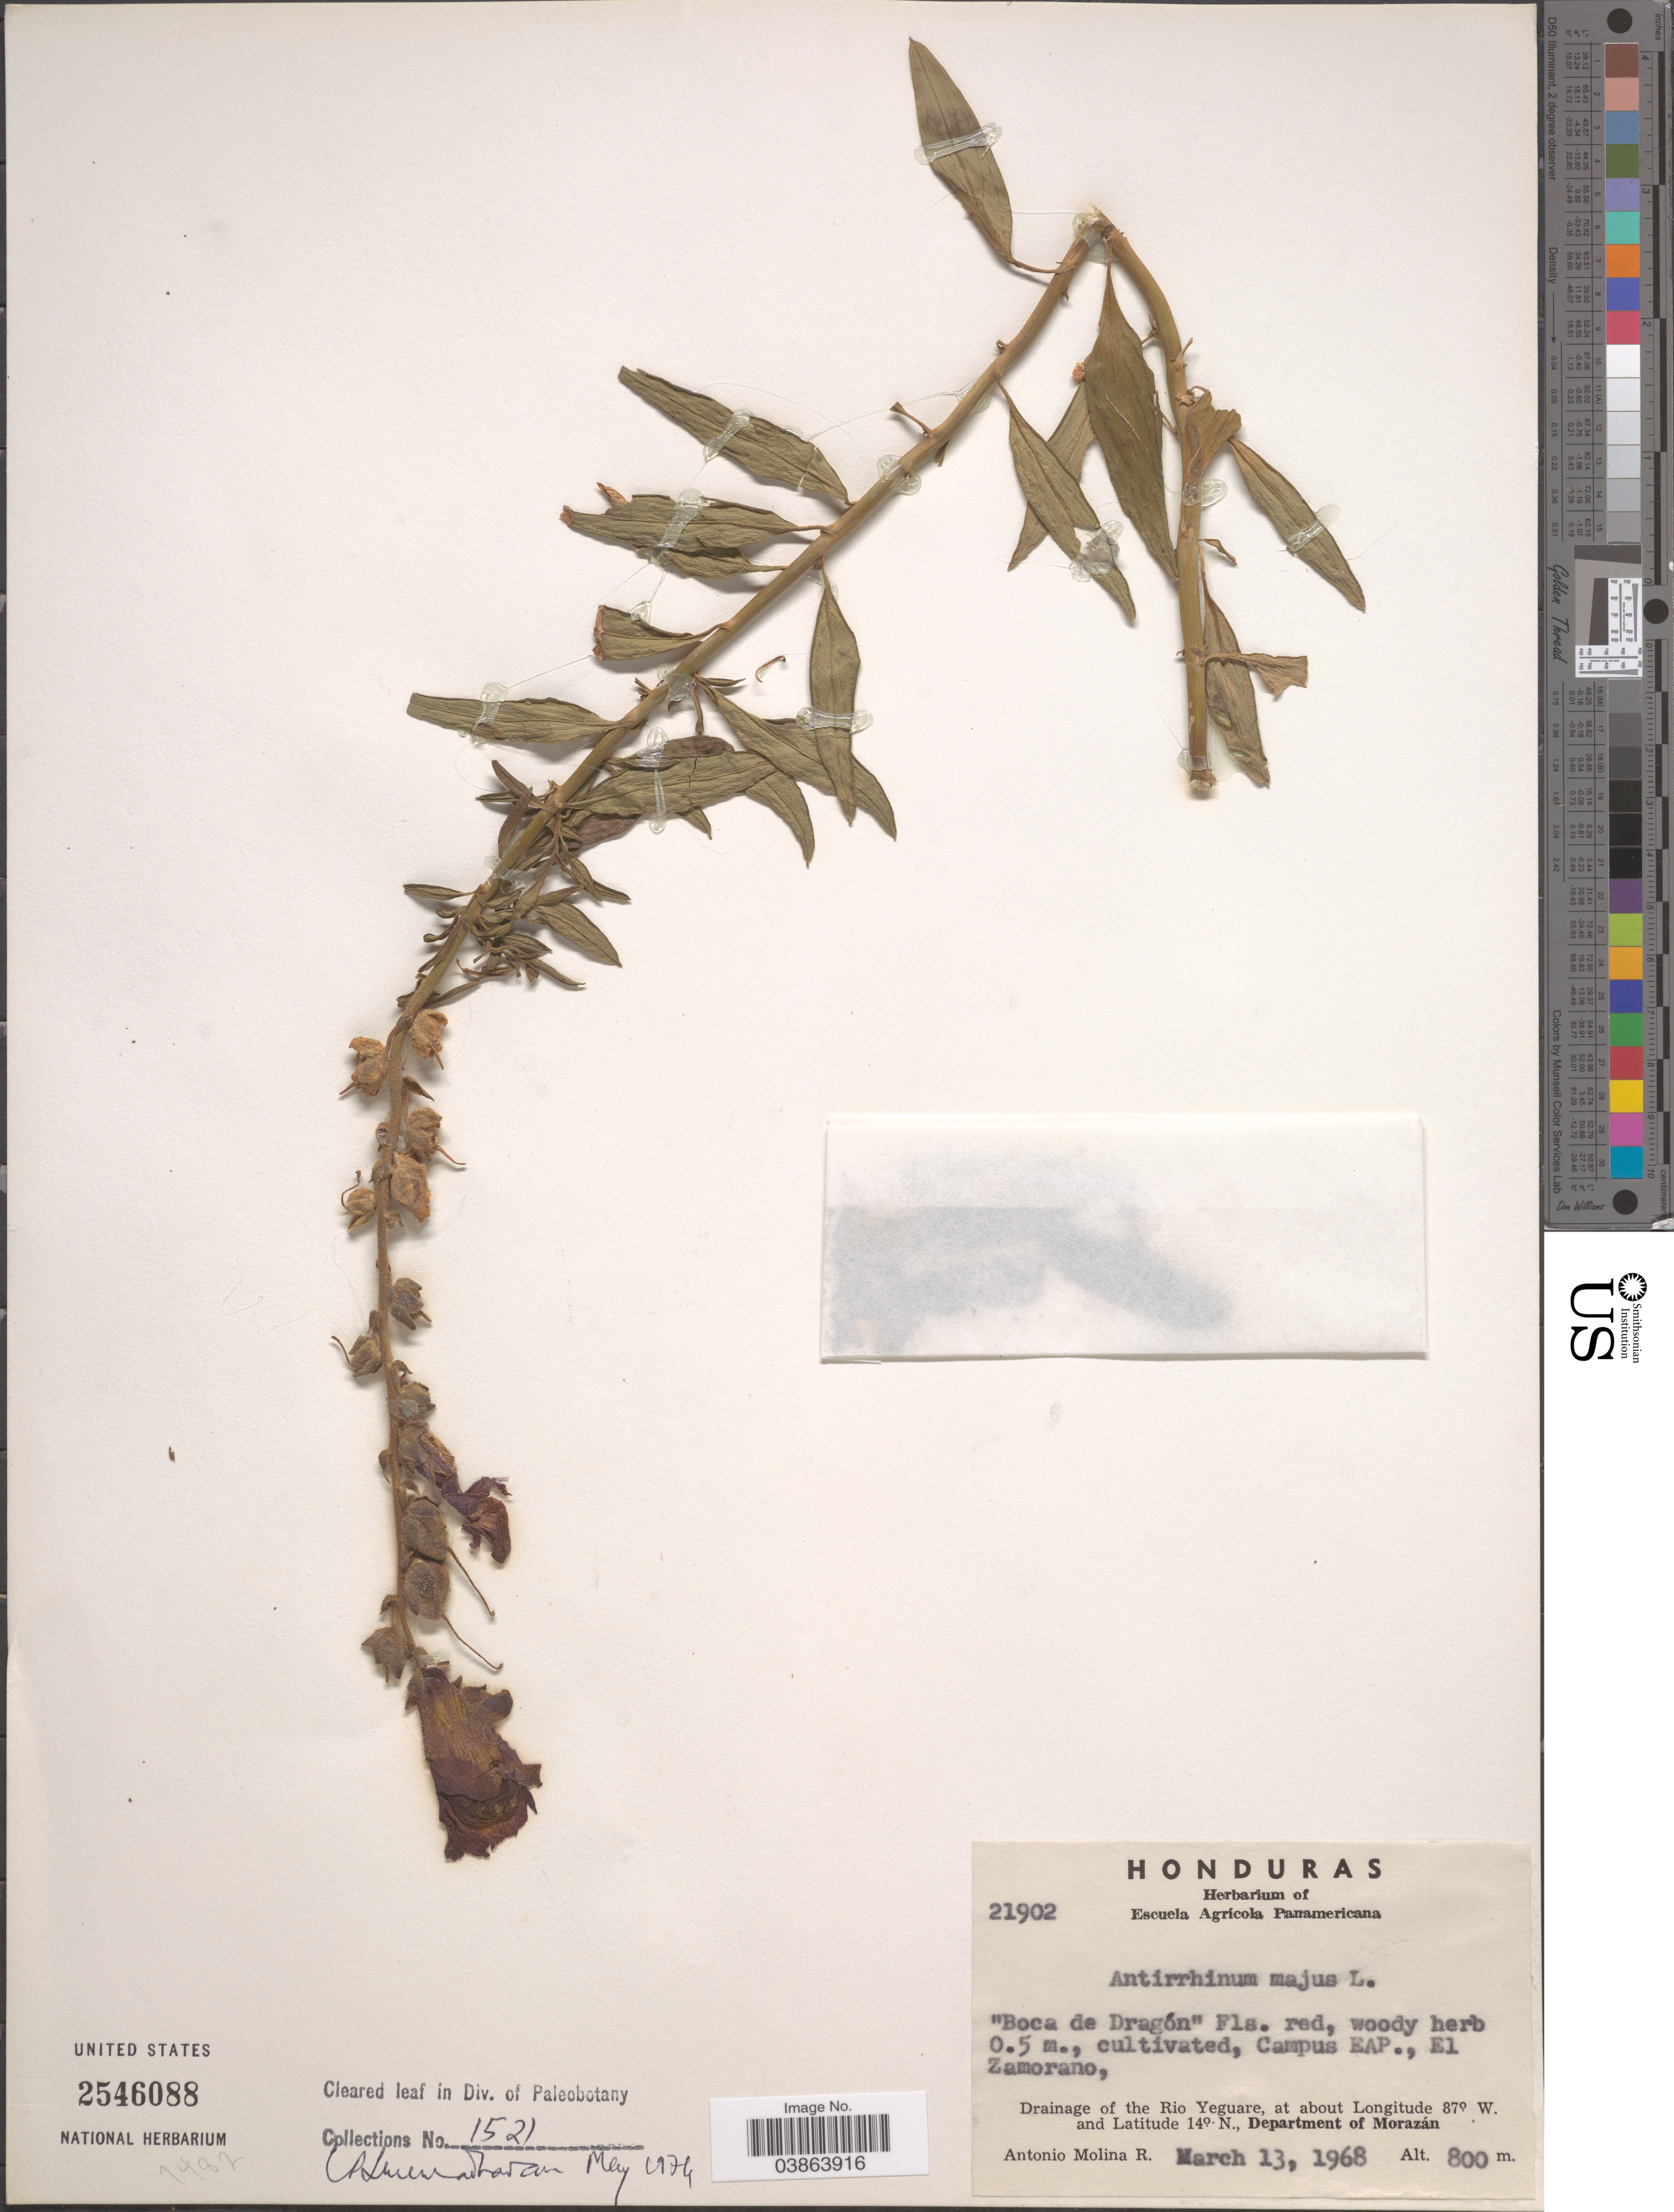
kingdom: Plantae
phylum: Tracheophyta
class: Magnoliopsida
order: Lamiales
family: Plantaginaceae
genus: Antirrhinum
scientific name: Antirrhinum majus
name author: L.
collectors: A. Molina R.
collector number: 21902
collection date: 1968-03-13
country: Honduras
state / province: Fco. Morazán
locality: Campus EAP., El Zamorano, Drainage of the Rio Yeguare, Department of Morazán.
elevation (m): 800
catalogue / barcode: US 2546088